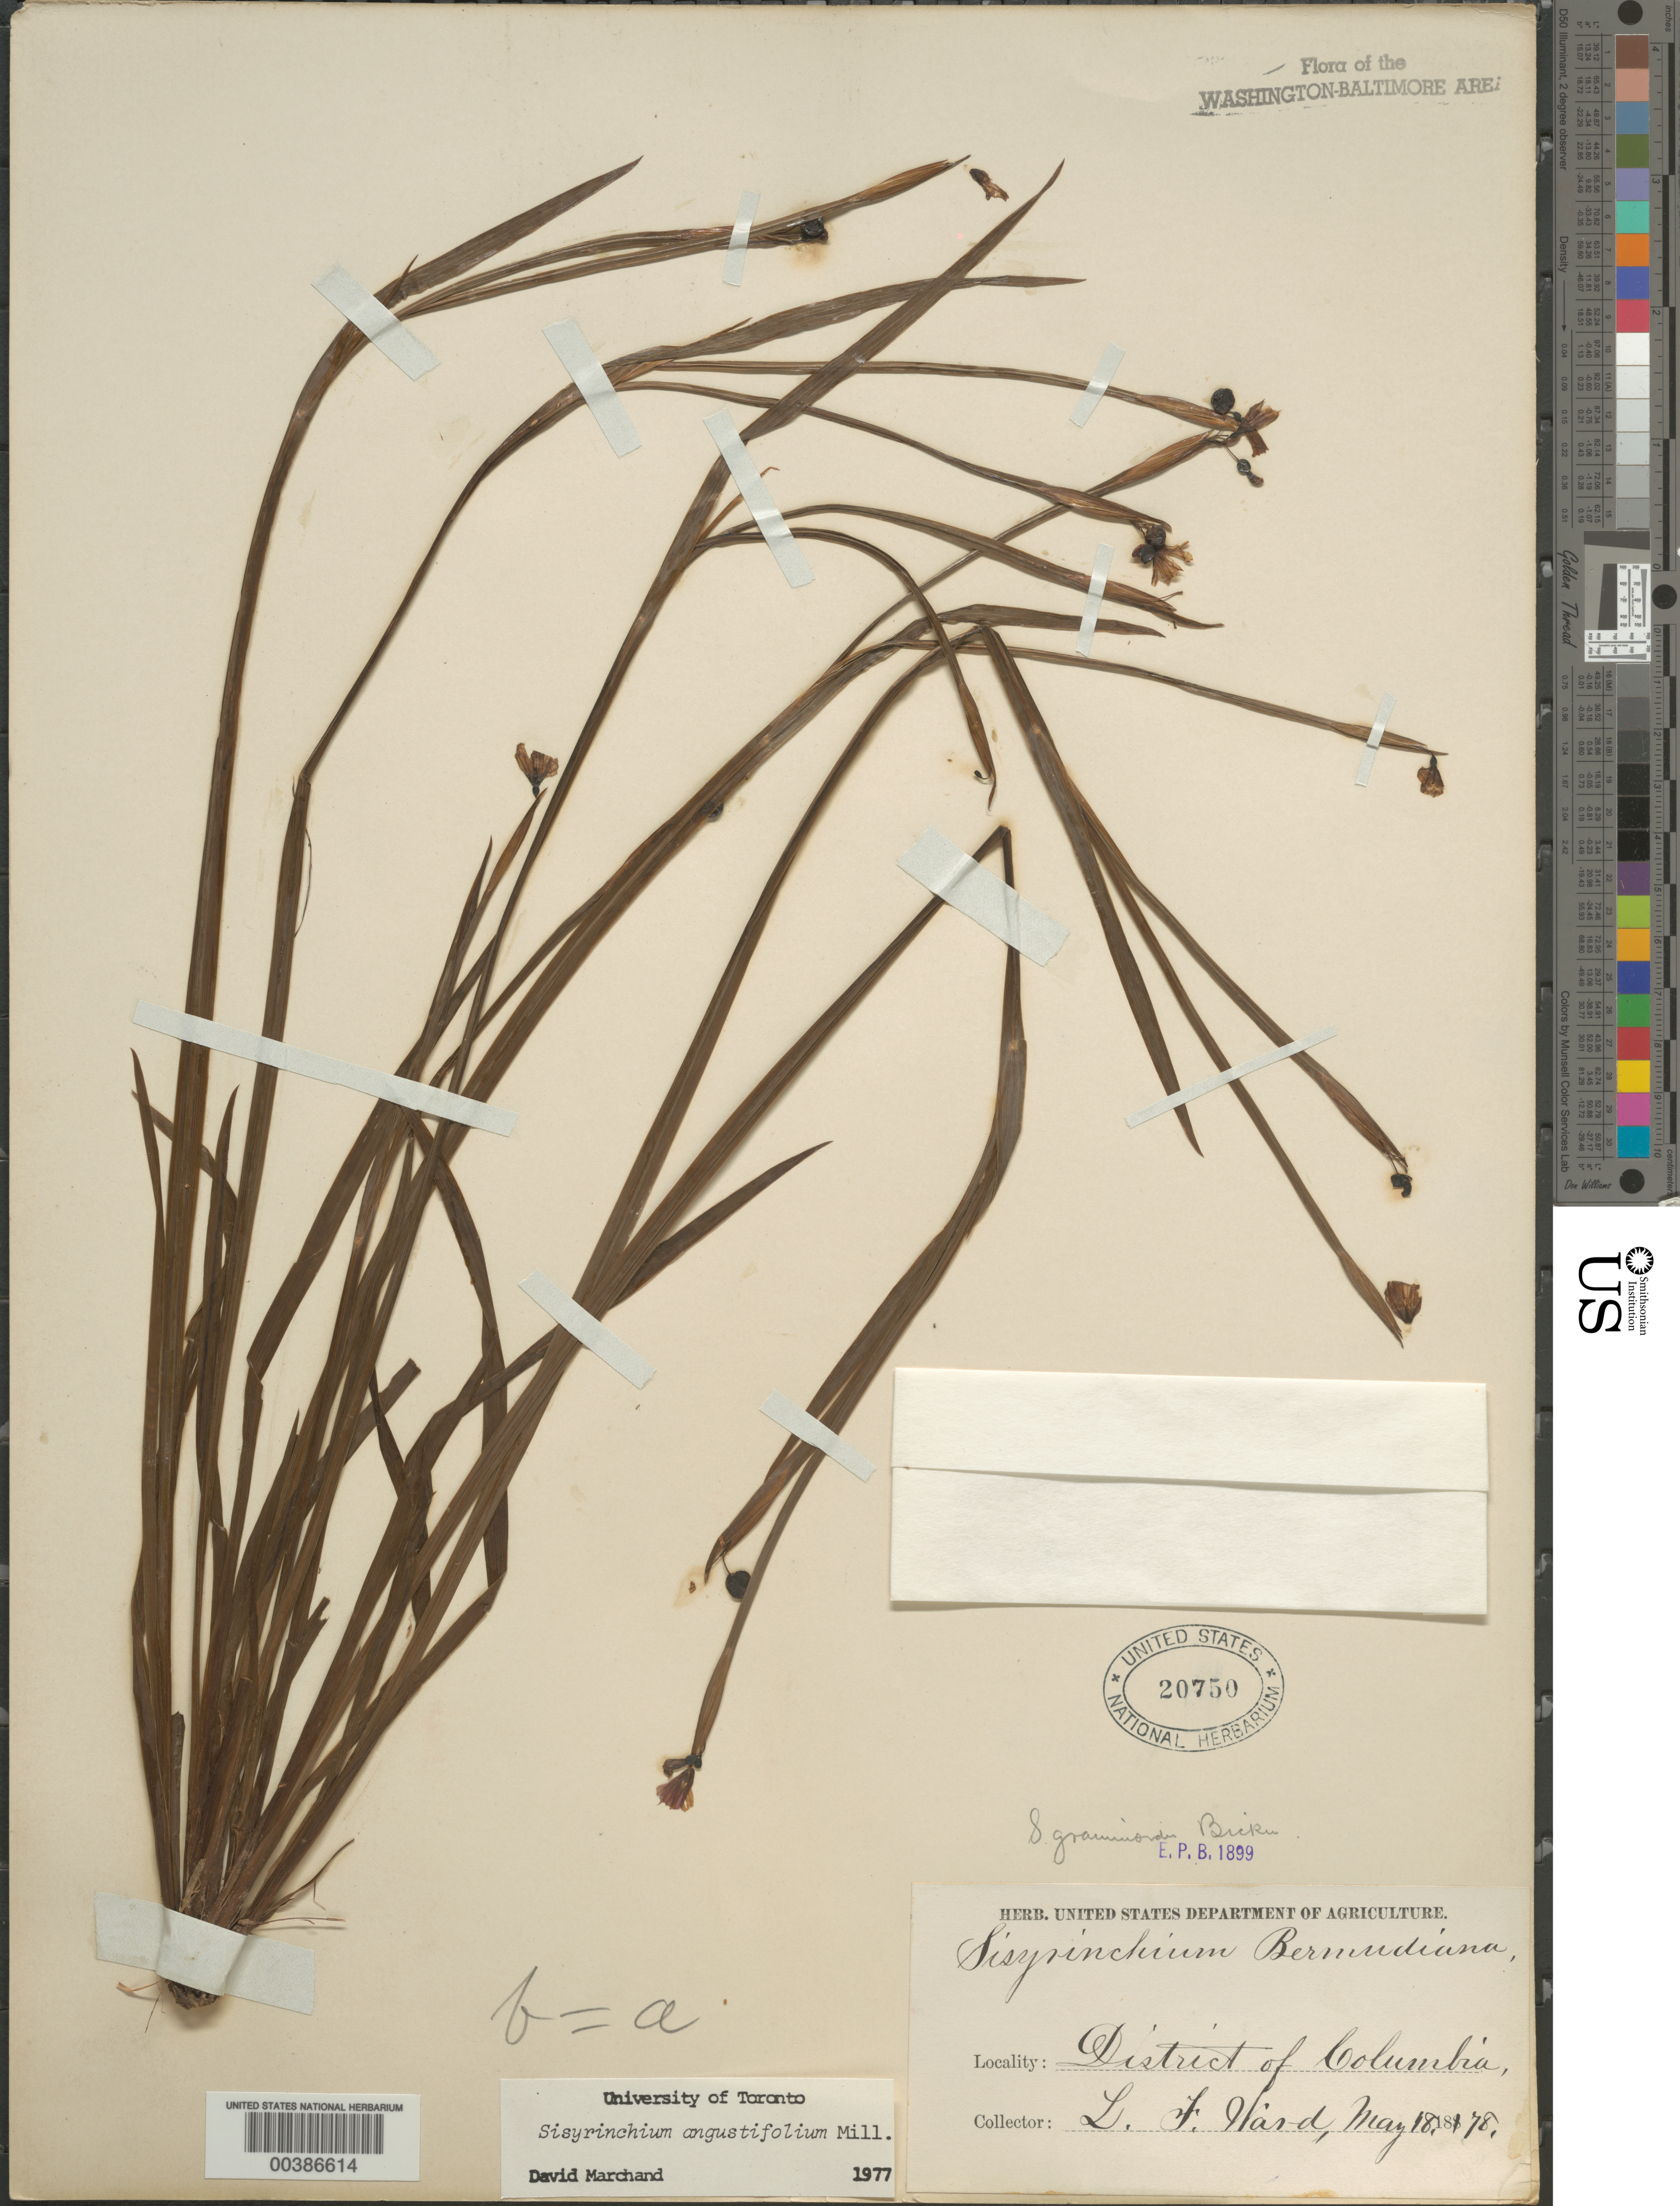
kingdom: Plantae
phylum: Tracheophyta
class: Liliopsida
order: Asparagales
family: Iridaceae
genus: Sisyrinchium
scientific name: Sisyrinchium angustifolium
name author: Mill.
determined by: Marchand, D.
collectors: L. F. Ward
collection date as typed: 18 May 1878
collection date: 1878-05-18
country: United States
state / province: District of Columbia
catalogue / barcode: US 20750